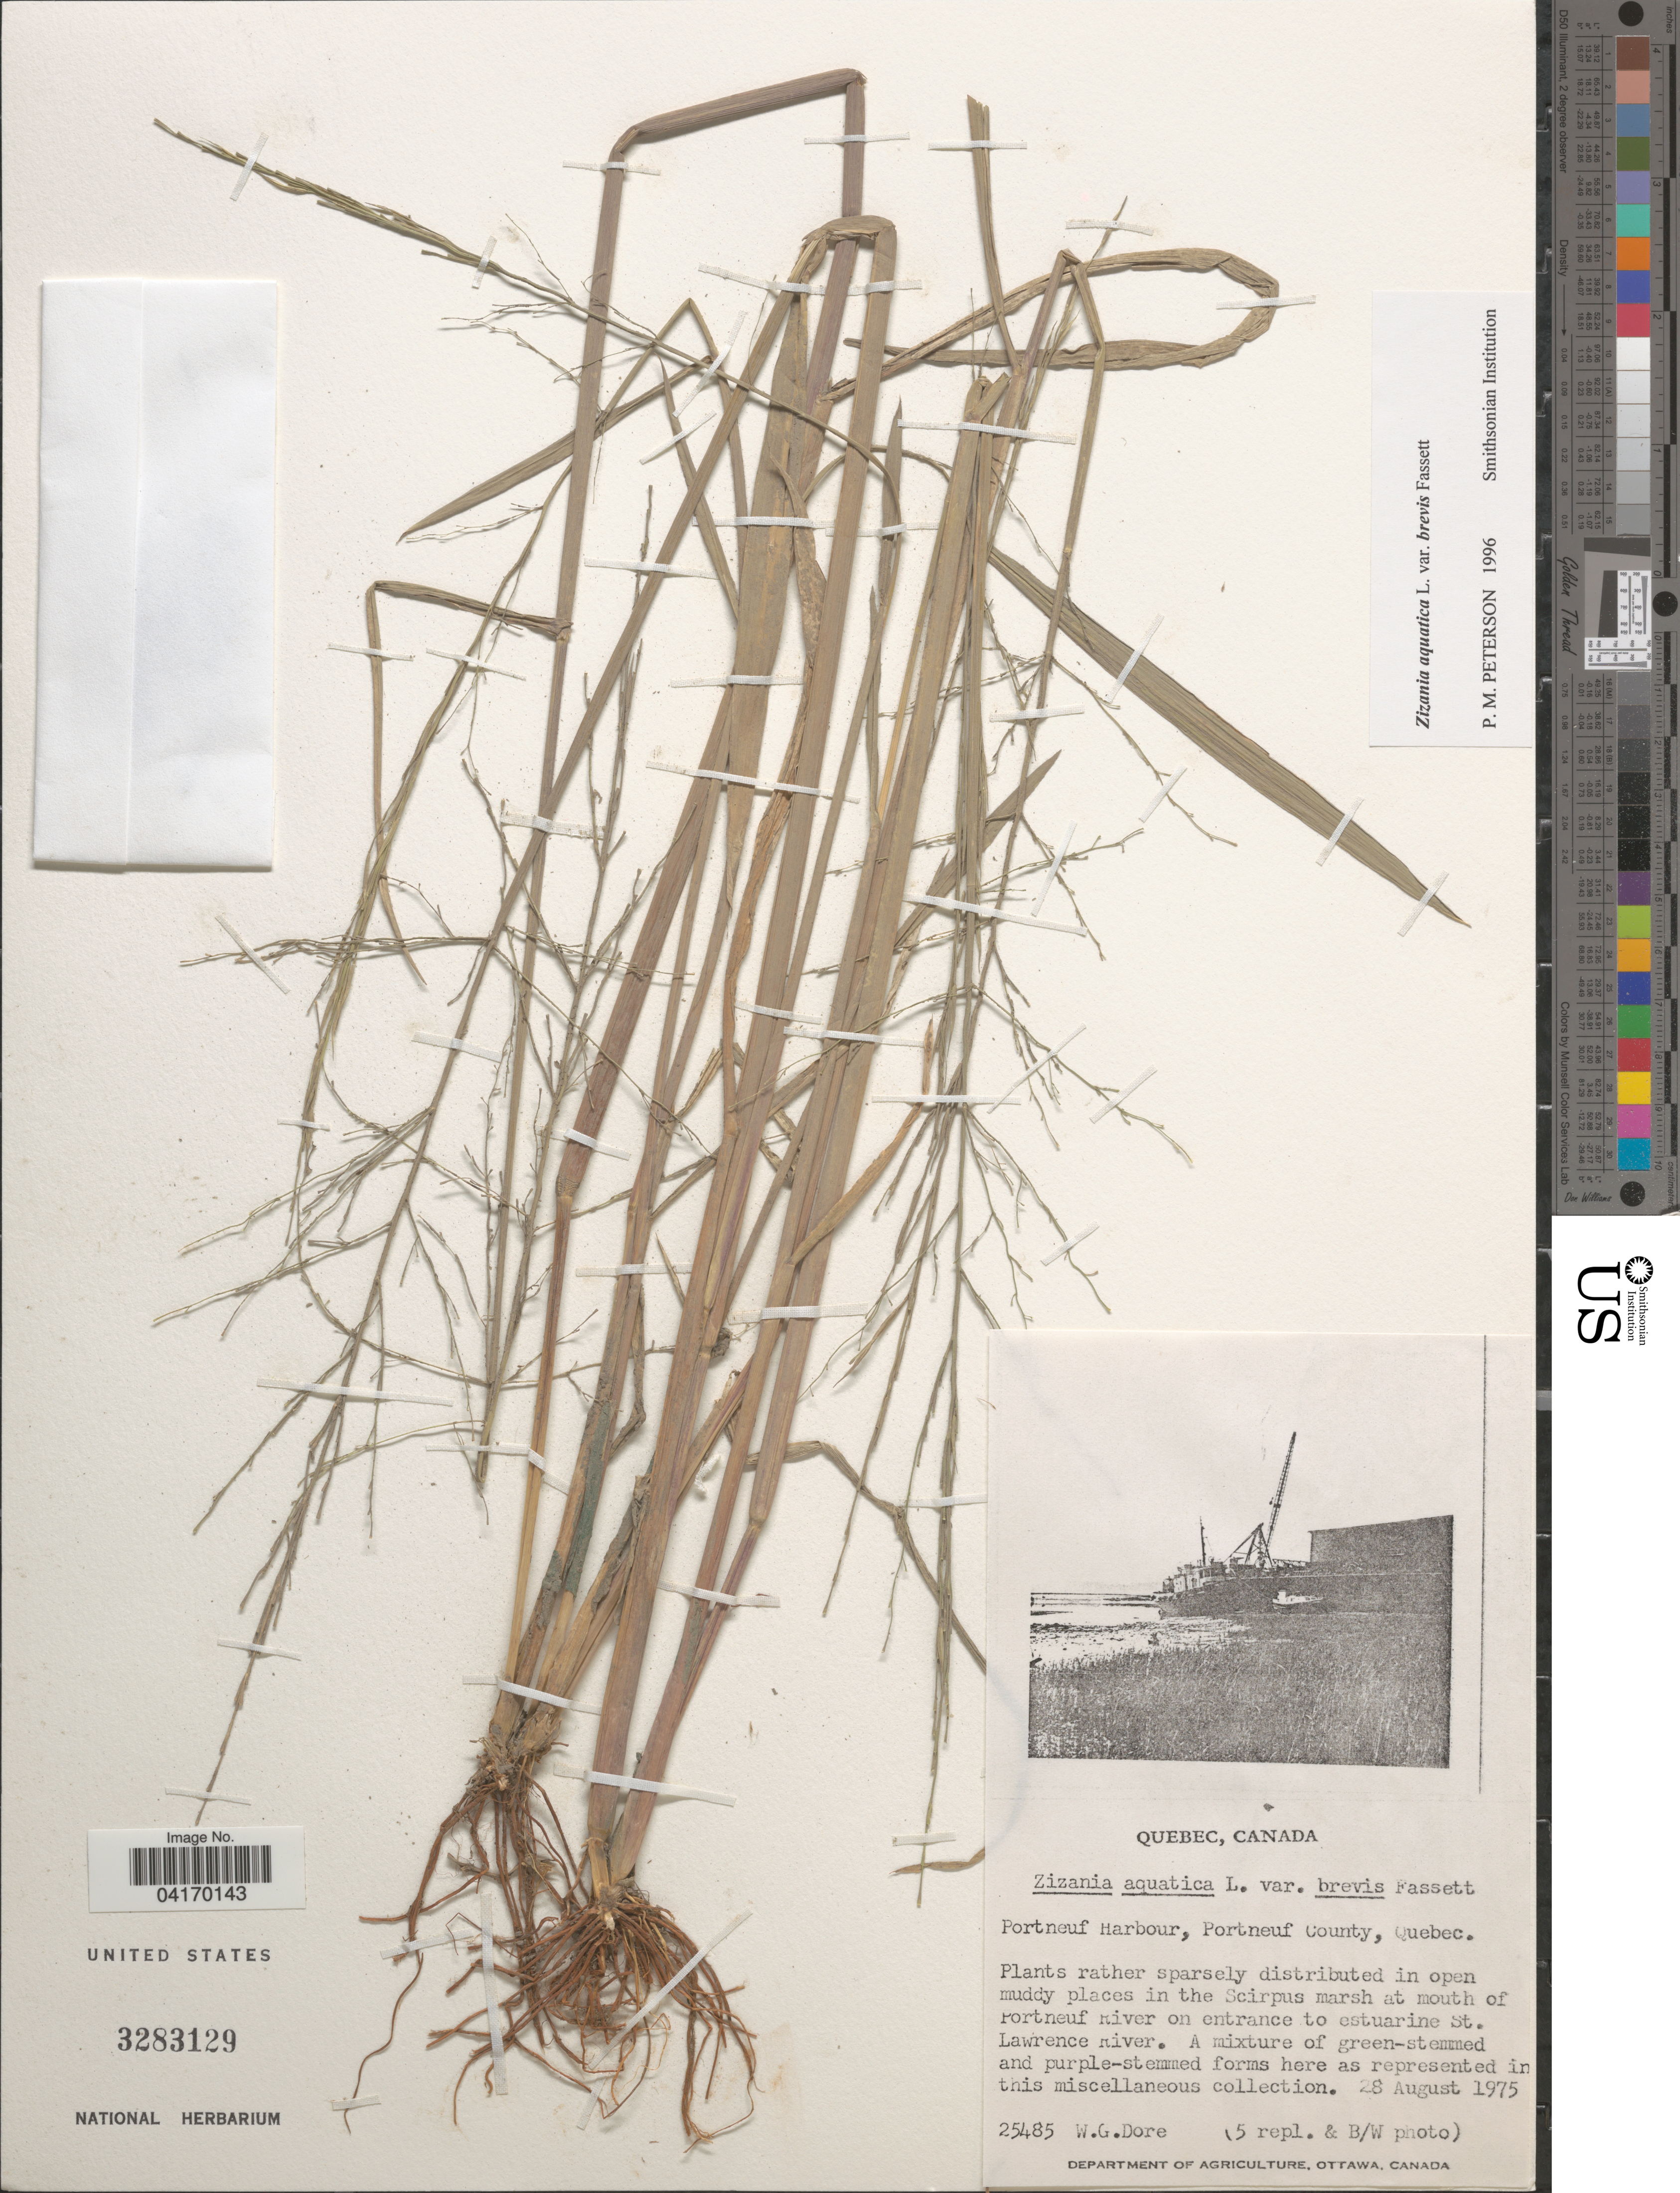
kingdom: Plantae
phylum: Tracheophyta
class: Liliopsida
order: Poales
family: Poaceae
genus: Zizania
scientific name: Zizania aquatica var. brevis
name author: Fassett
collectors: W. Dore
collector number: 25485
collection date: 1975-08-28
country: Canada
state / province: Quebec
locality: Portneuf Harbour, Portneuf County.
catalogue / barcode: US 3283129